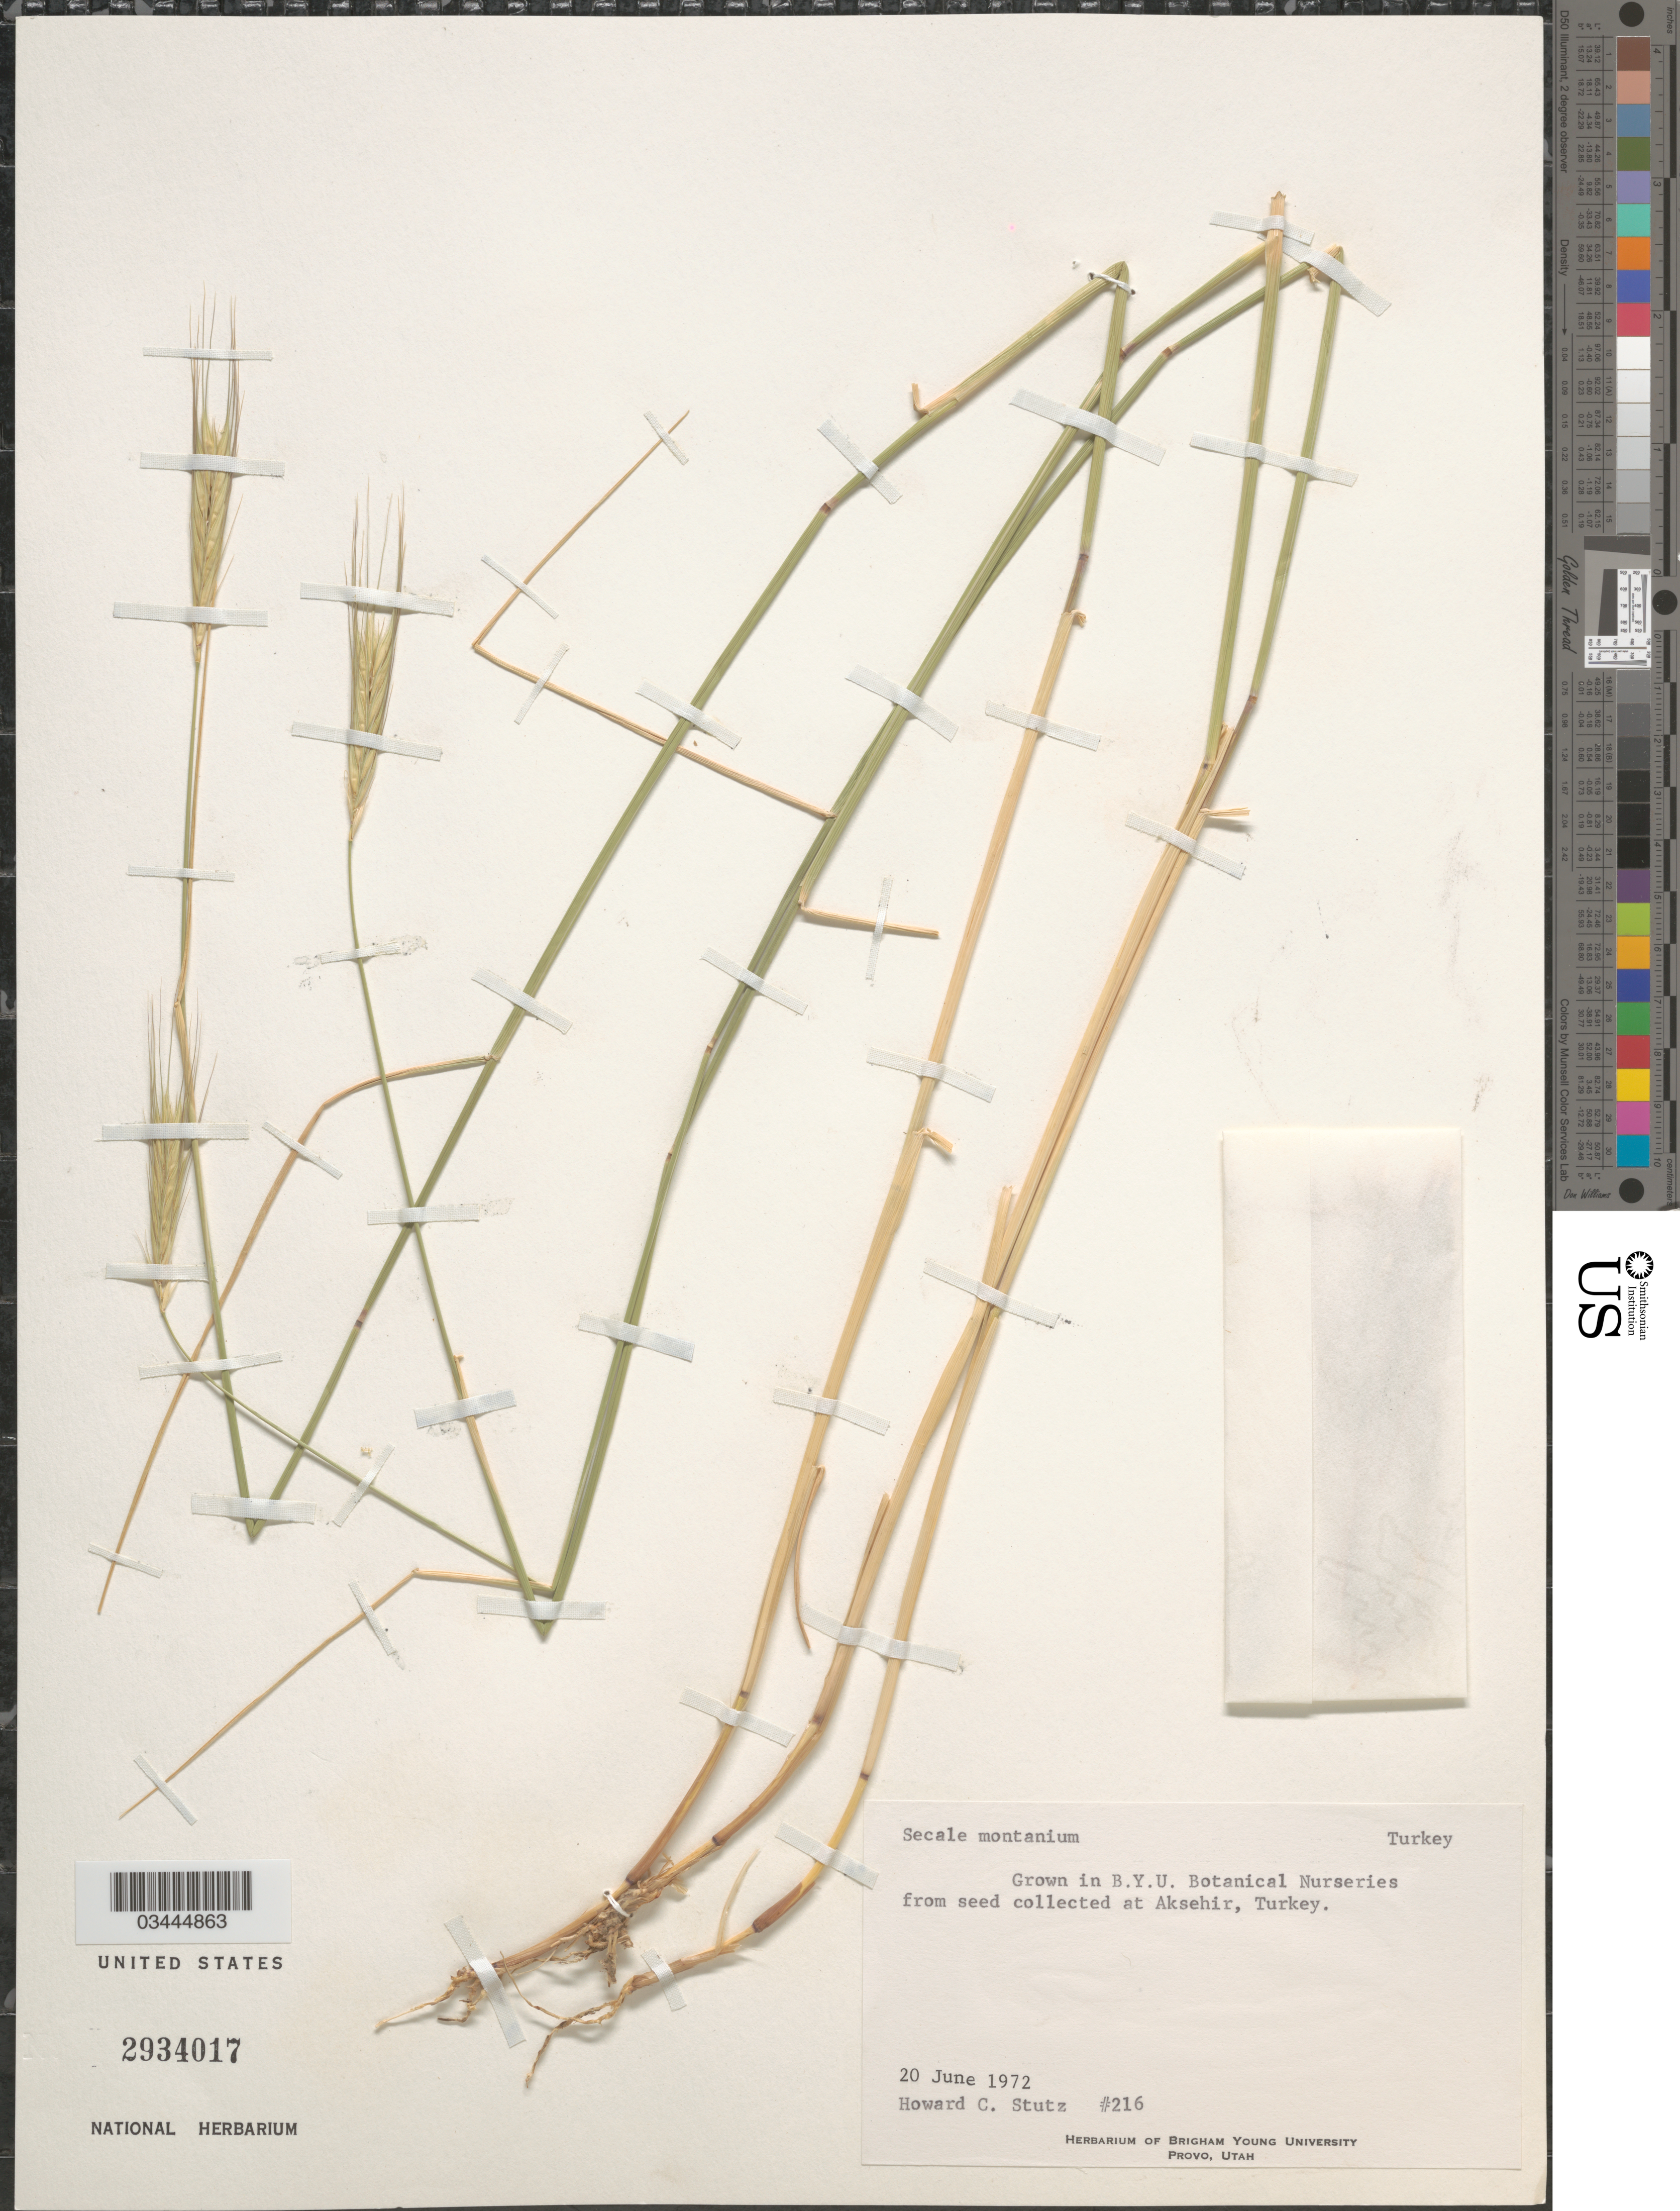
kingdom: Plantae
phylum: Tracheophyta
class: Liliopsida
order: Poales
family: Poaceae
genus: Secale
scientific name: Secale montanum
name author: Gussone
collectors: H. Stutz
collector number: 216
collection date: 1972-06-20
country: United States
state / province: Utah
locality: In B.Y.U. Botanical Nurseries.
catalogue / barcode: US 2934017